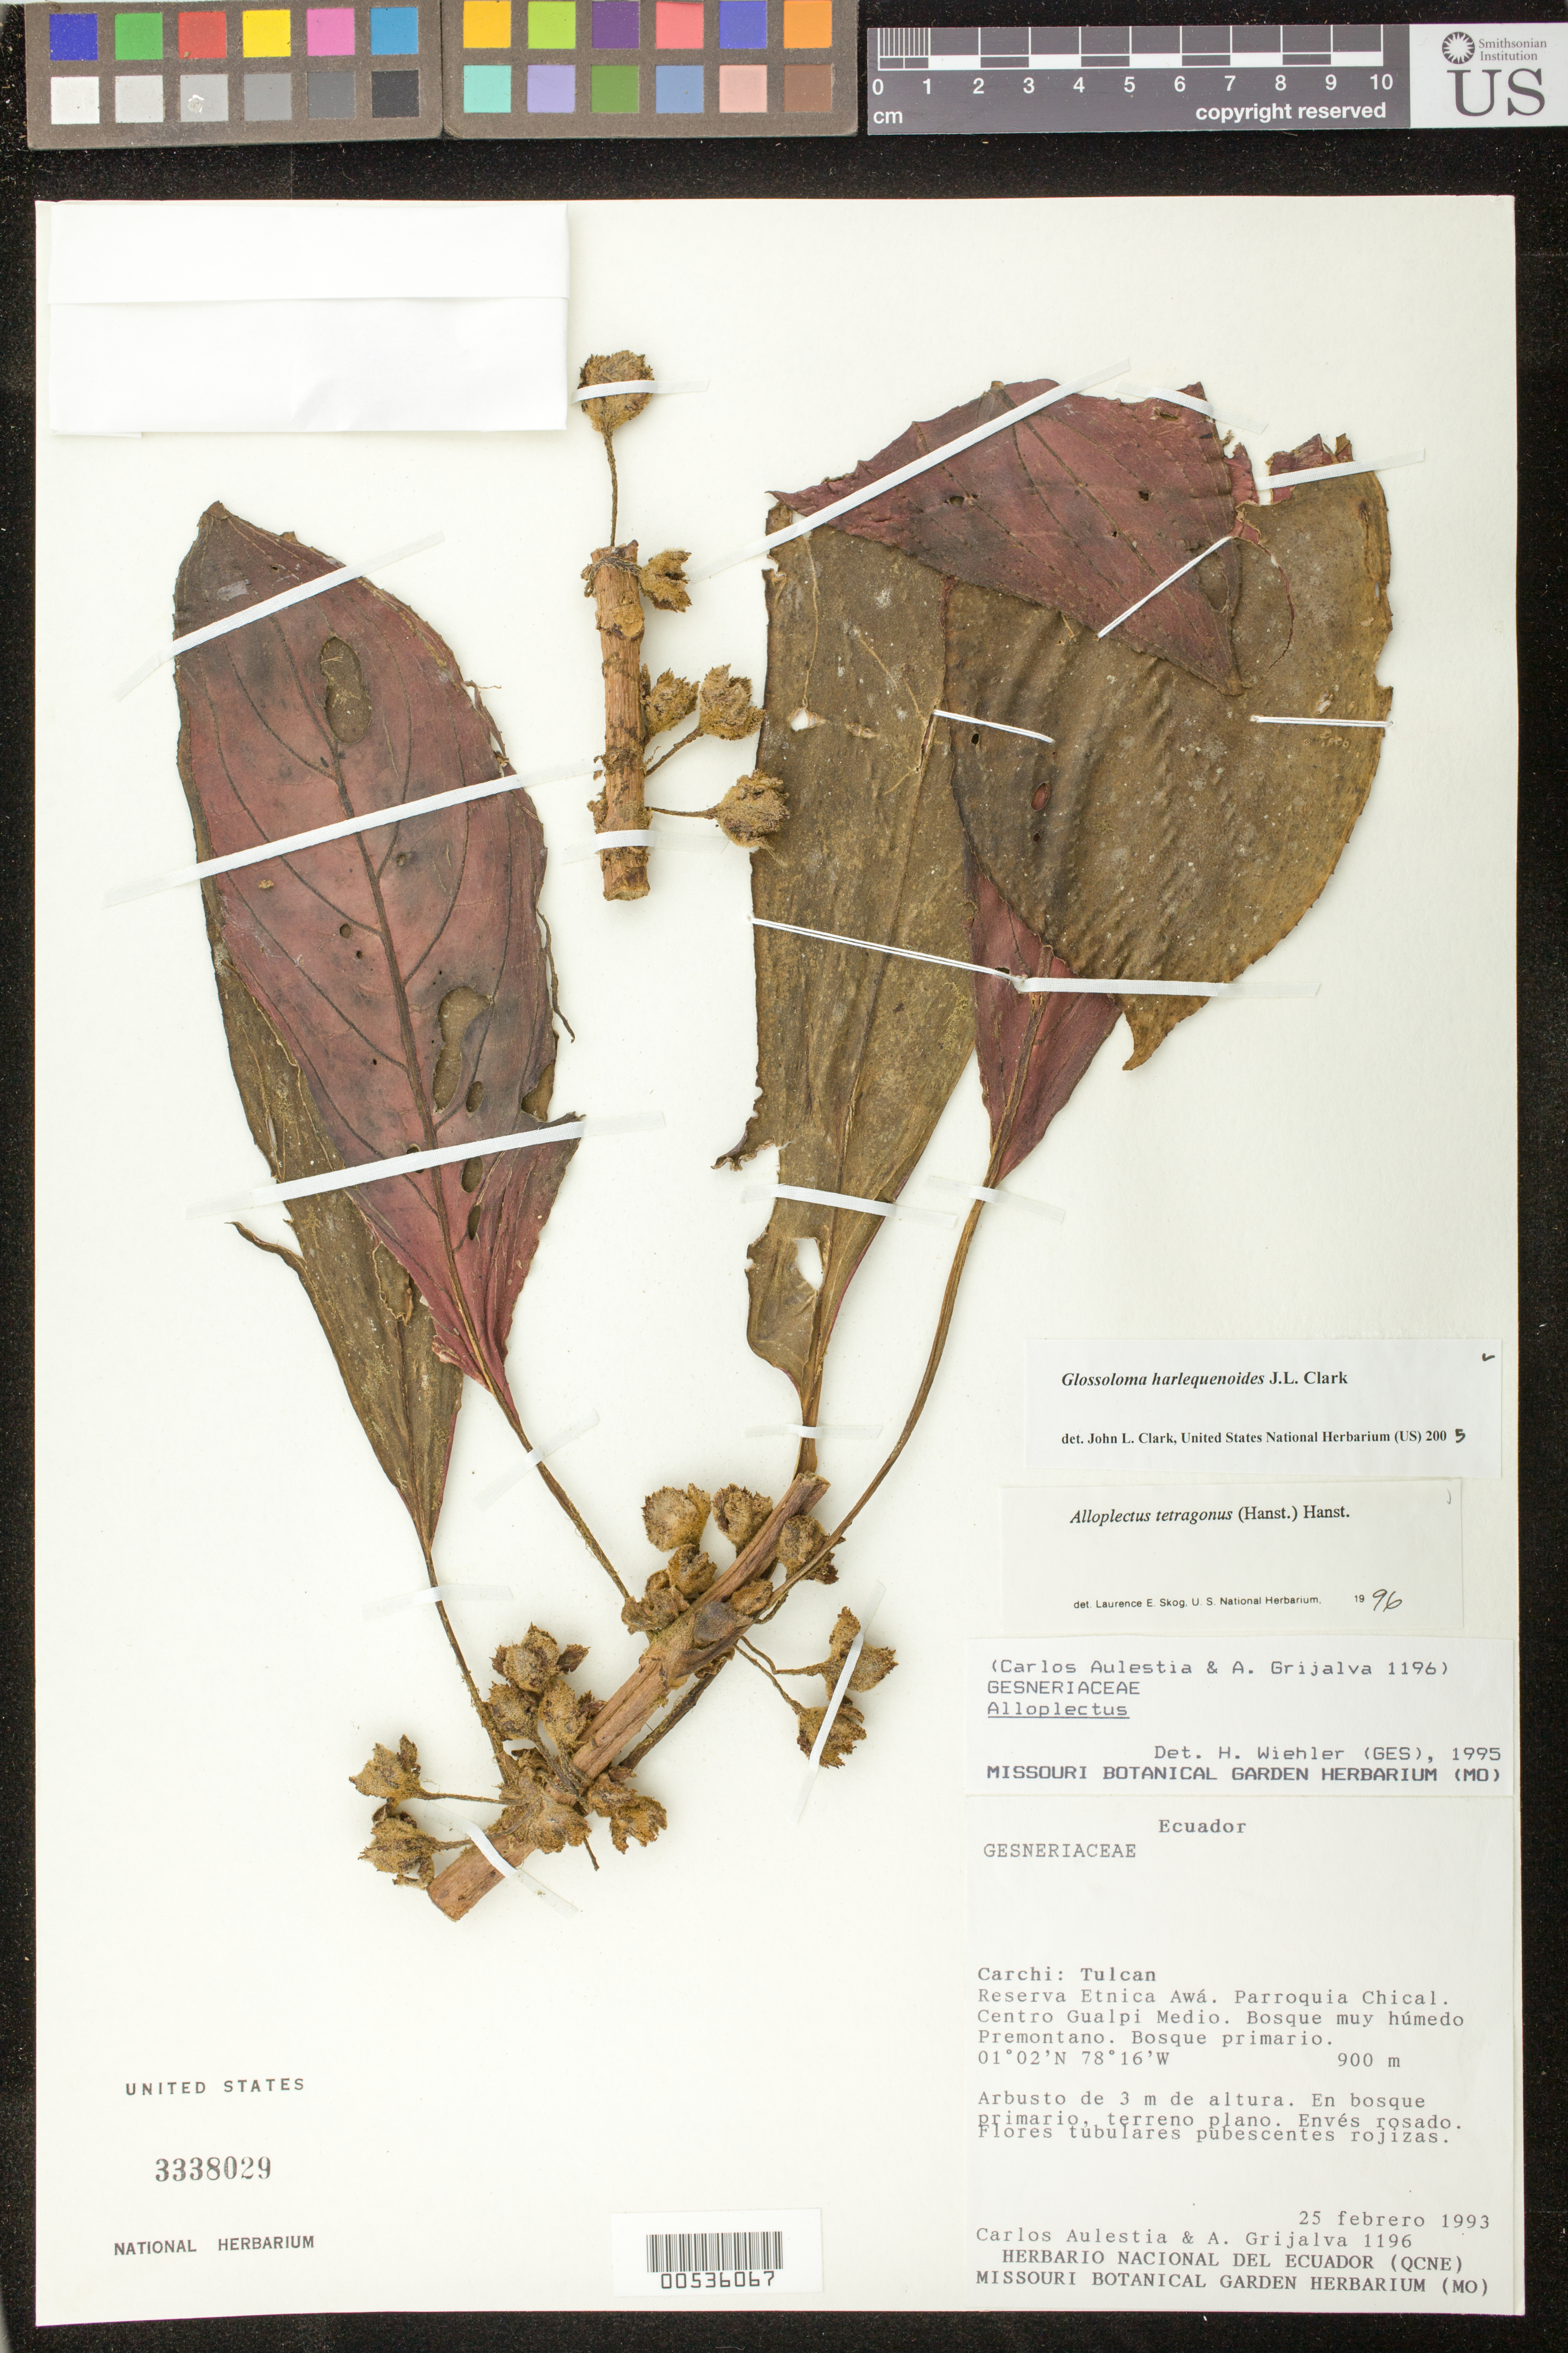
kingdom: Plantae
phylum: Tracheophyta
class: Magnoliopsida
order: Lamiales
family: Gesneriaceae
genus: Glossoloma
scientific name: Glossoloma harlequinoides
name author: J.L. Clark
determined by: Clark, J. L., (SEL), The Marie Selby Botanical Garden (UNITED STATES)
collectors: C. Aulestia & A. Grijalva P.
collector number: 1196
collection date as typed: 25 Feb 1993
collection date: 1993-02-25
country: Ecuador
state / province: Carchi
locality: Tulcan, Reserva Etnica Awá, Parroquia Chical, Centro Gualpi Medio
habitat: Bosque muy húmedo premontano, bosque primario; en bosque primario, terreno plano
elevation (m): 900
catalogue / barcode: US 3338029